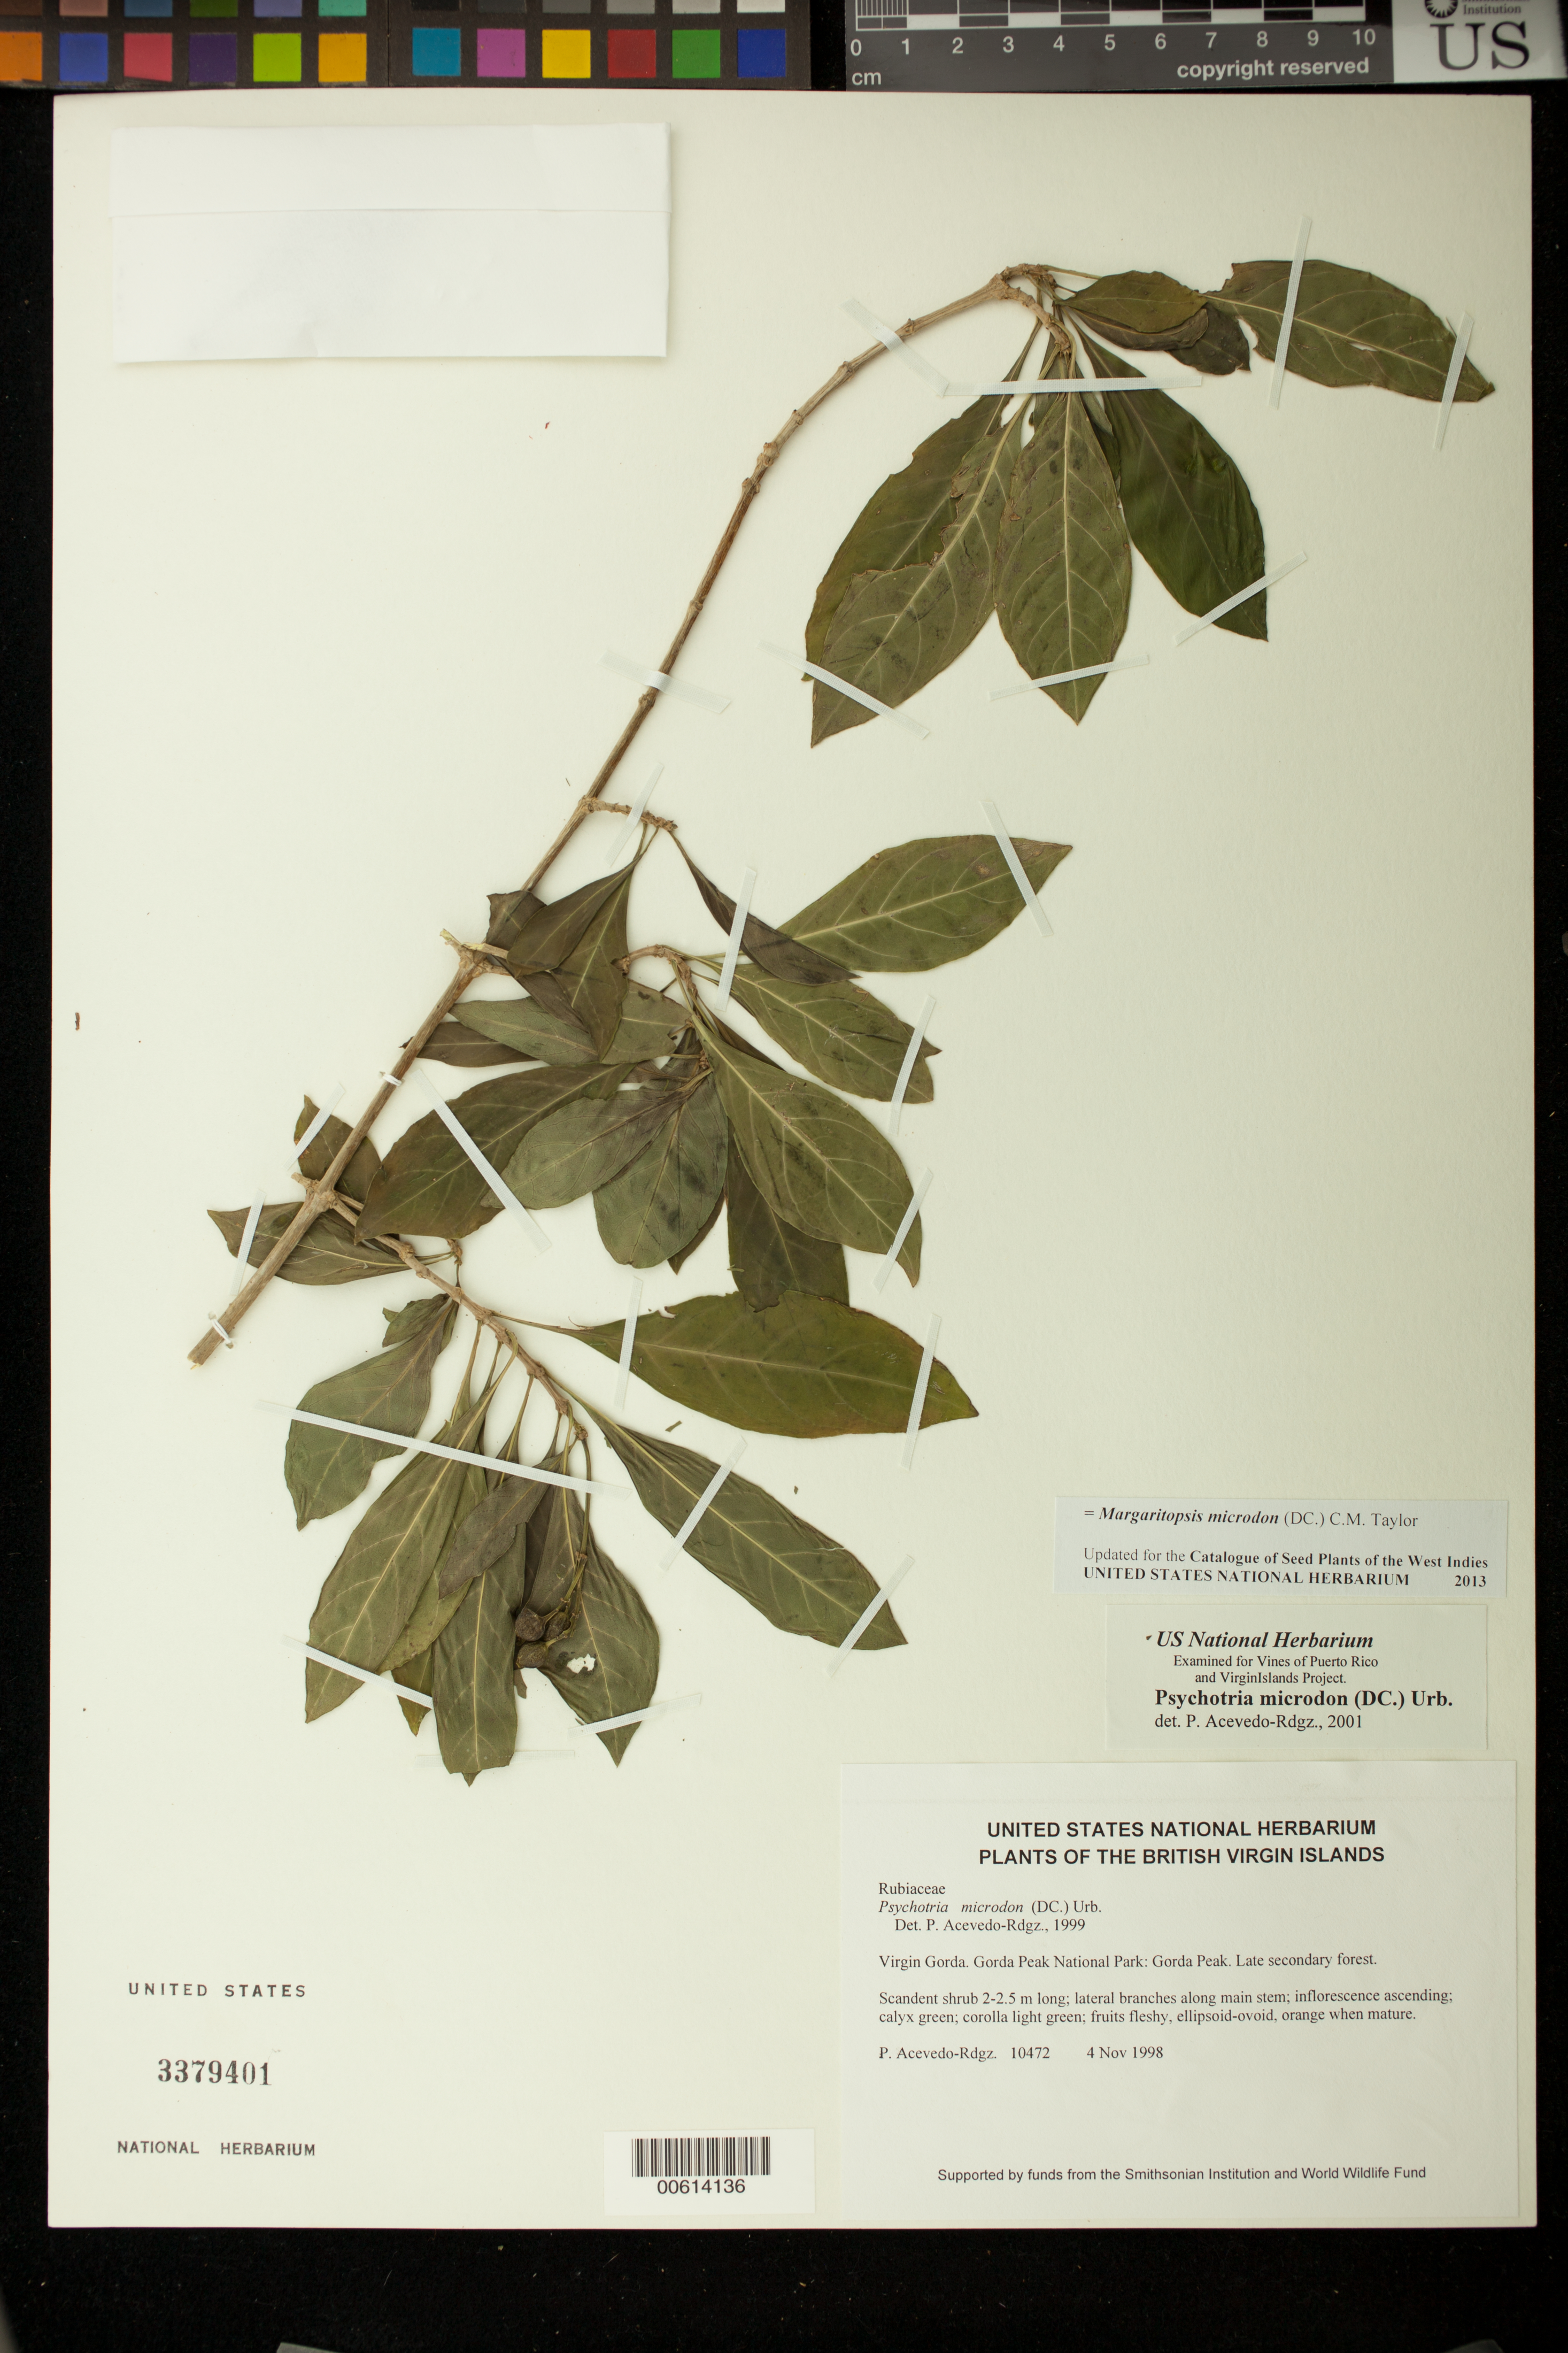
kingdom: Plantae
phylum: Tracheophyta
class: Magnoliopsida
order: Gentianales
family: Rubiaceae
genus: Margaritopsis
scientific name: Margaritopsis microdon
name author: (DC.) C.M. Taylor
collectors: P. Acevedo-Rodr.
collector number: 10472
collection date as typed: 04 Nov 1998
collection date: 1998-11-04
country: British Virgin Islands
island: Virgin Gorda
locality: Gorda Peak National Park: Gorda Peak.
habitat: Late secondary forest.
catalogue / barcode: US 3379401